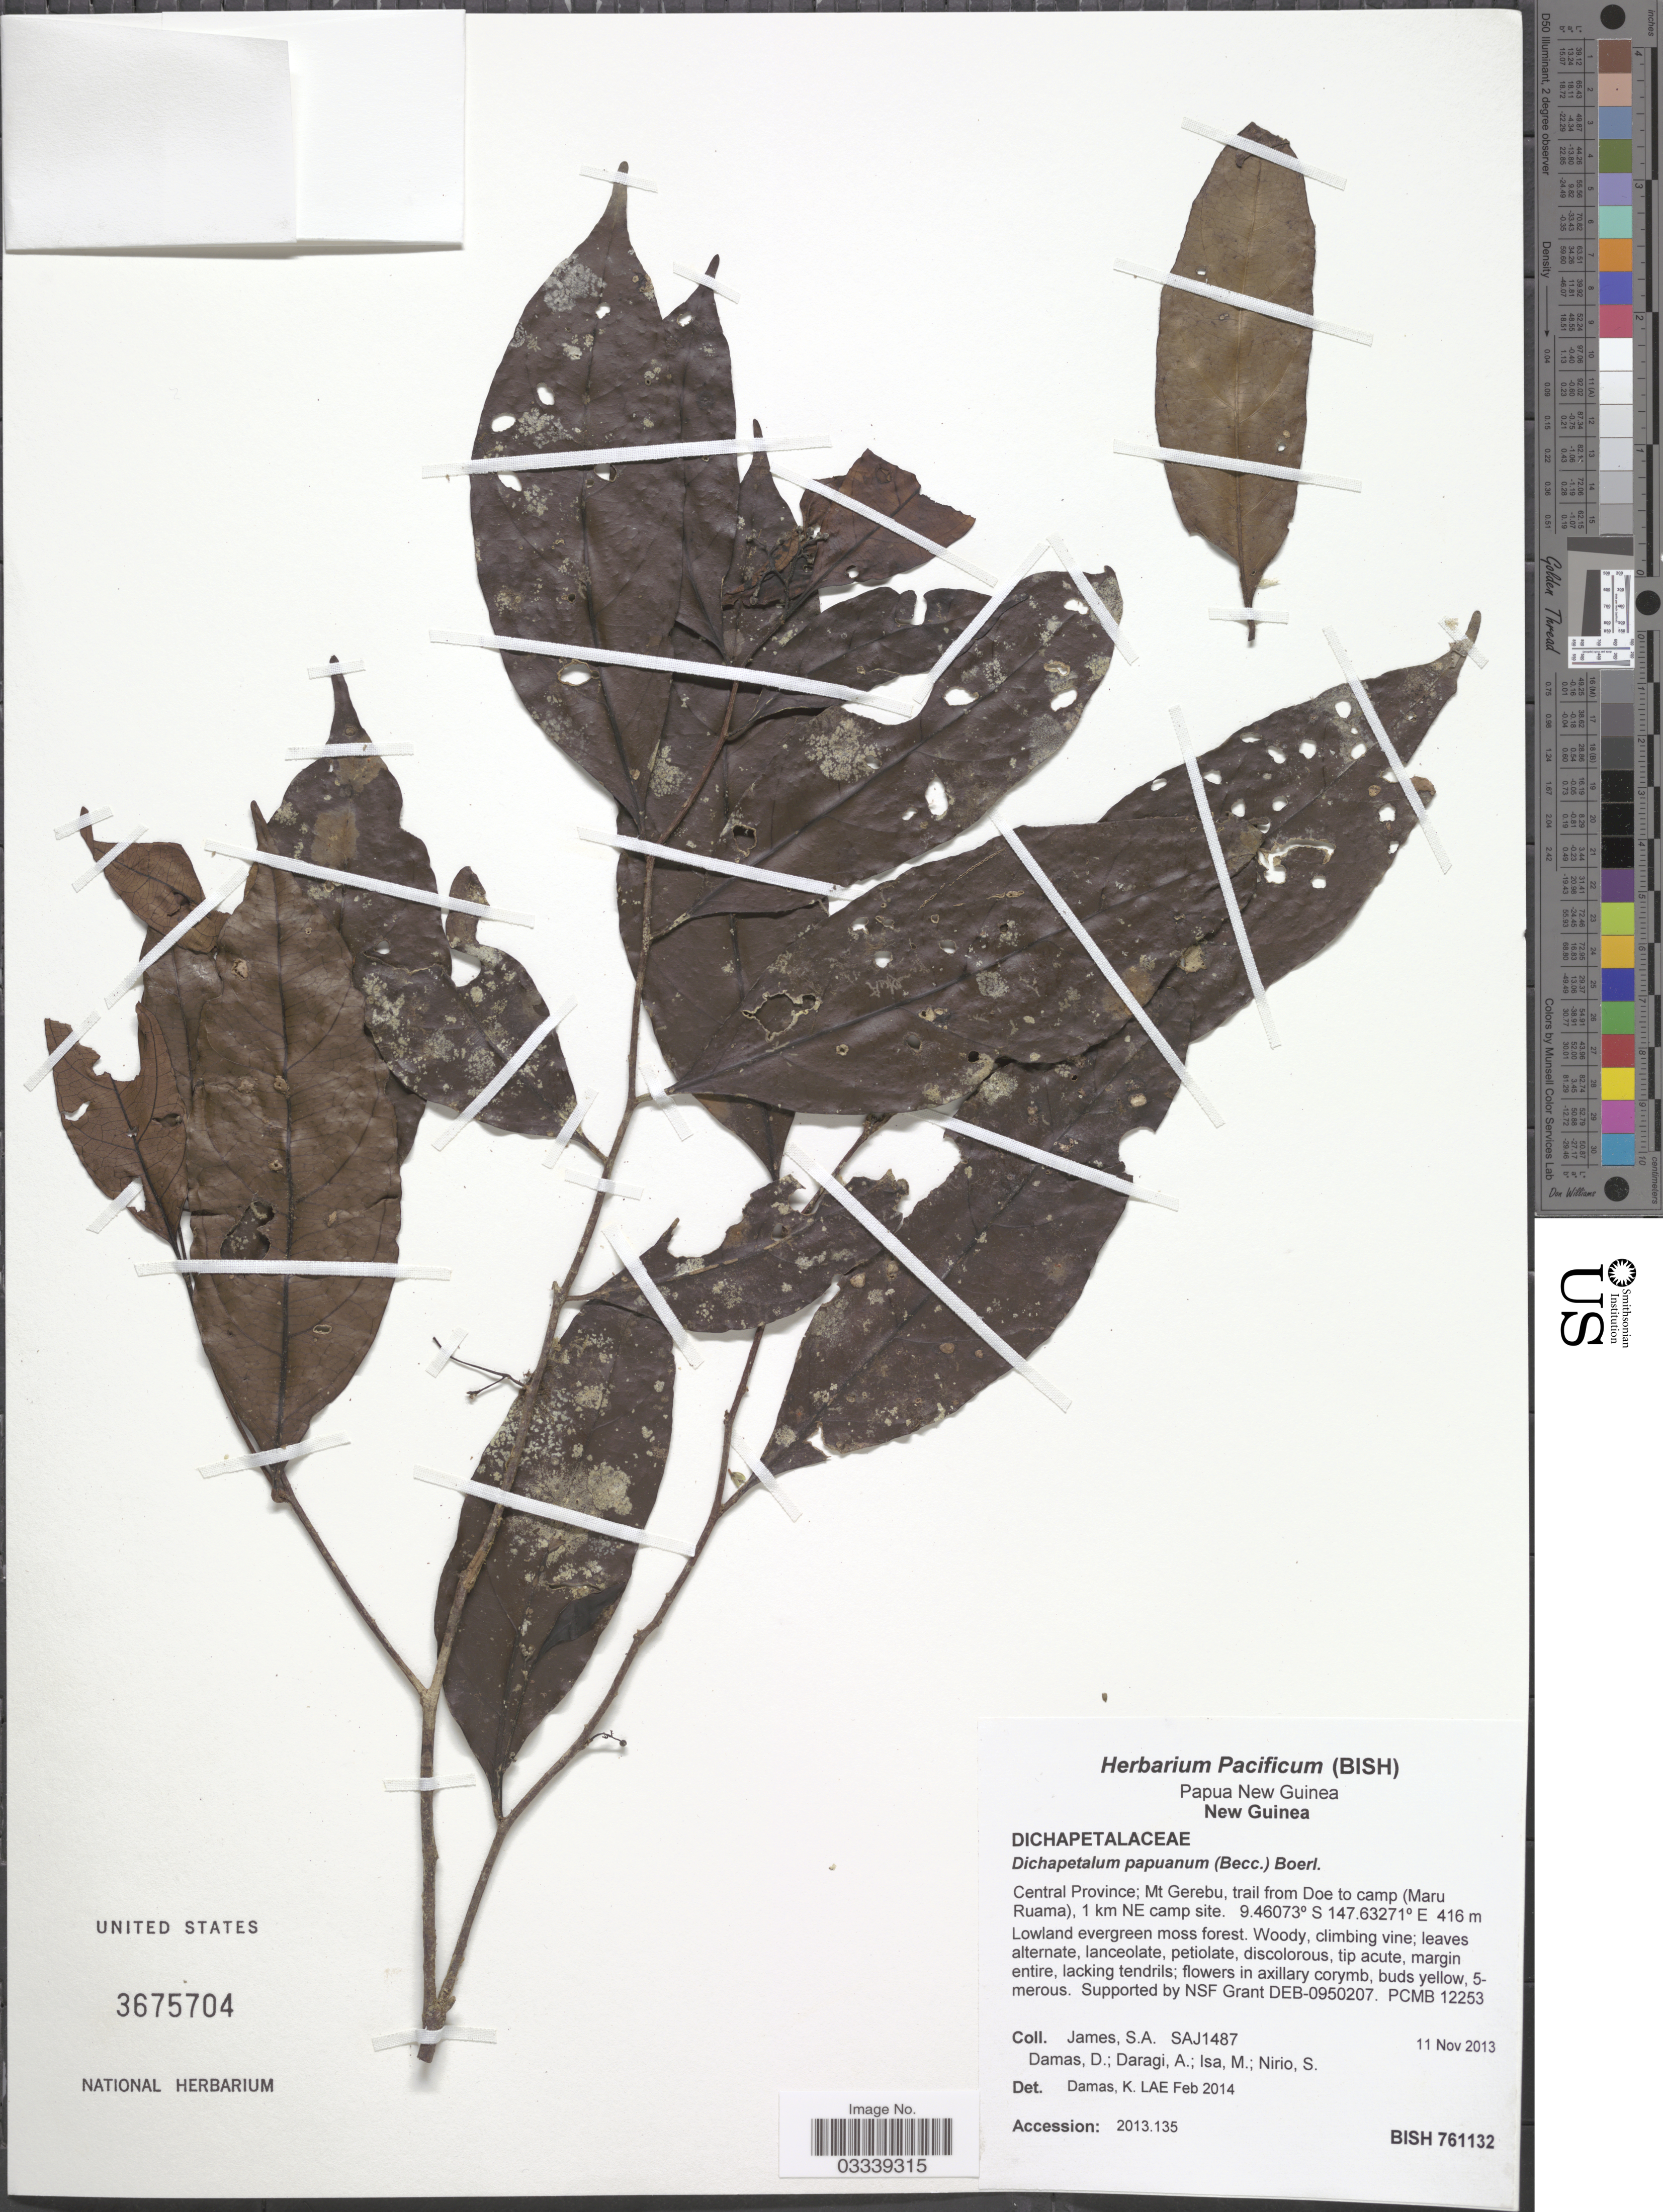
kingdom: Plantae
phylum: Tracheophyta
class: Magnoliopsida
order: Malpighiales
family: Dichapetalaceae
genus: Dichapetalum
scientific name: Dichapetalum papuanum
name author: (Becc.) Boerl.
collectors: S. James, D. Damas, A. Daragi, M. Isa & S. Nirio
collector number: SAJ1487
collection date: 2013-11-11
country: Papua New Guinea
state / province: Central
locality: New Guinea, Mt. Gerebu, trail from Doe to camp (Maru Ruama), 1 km NE camp site.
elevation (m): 416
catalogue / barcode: US 3675704